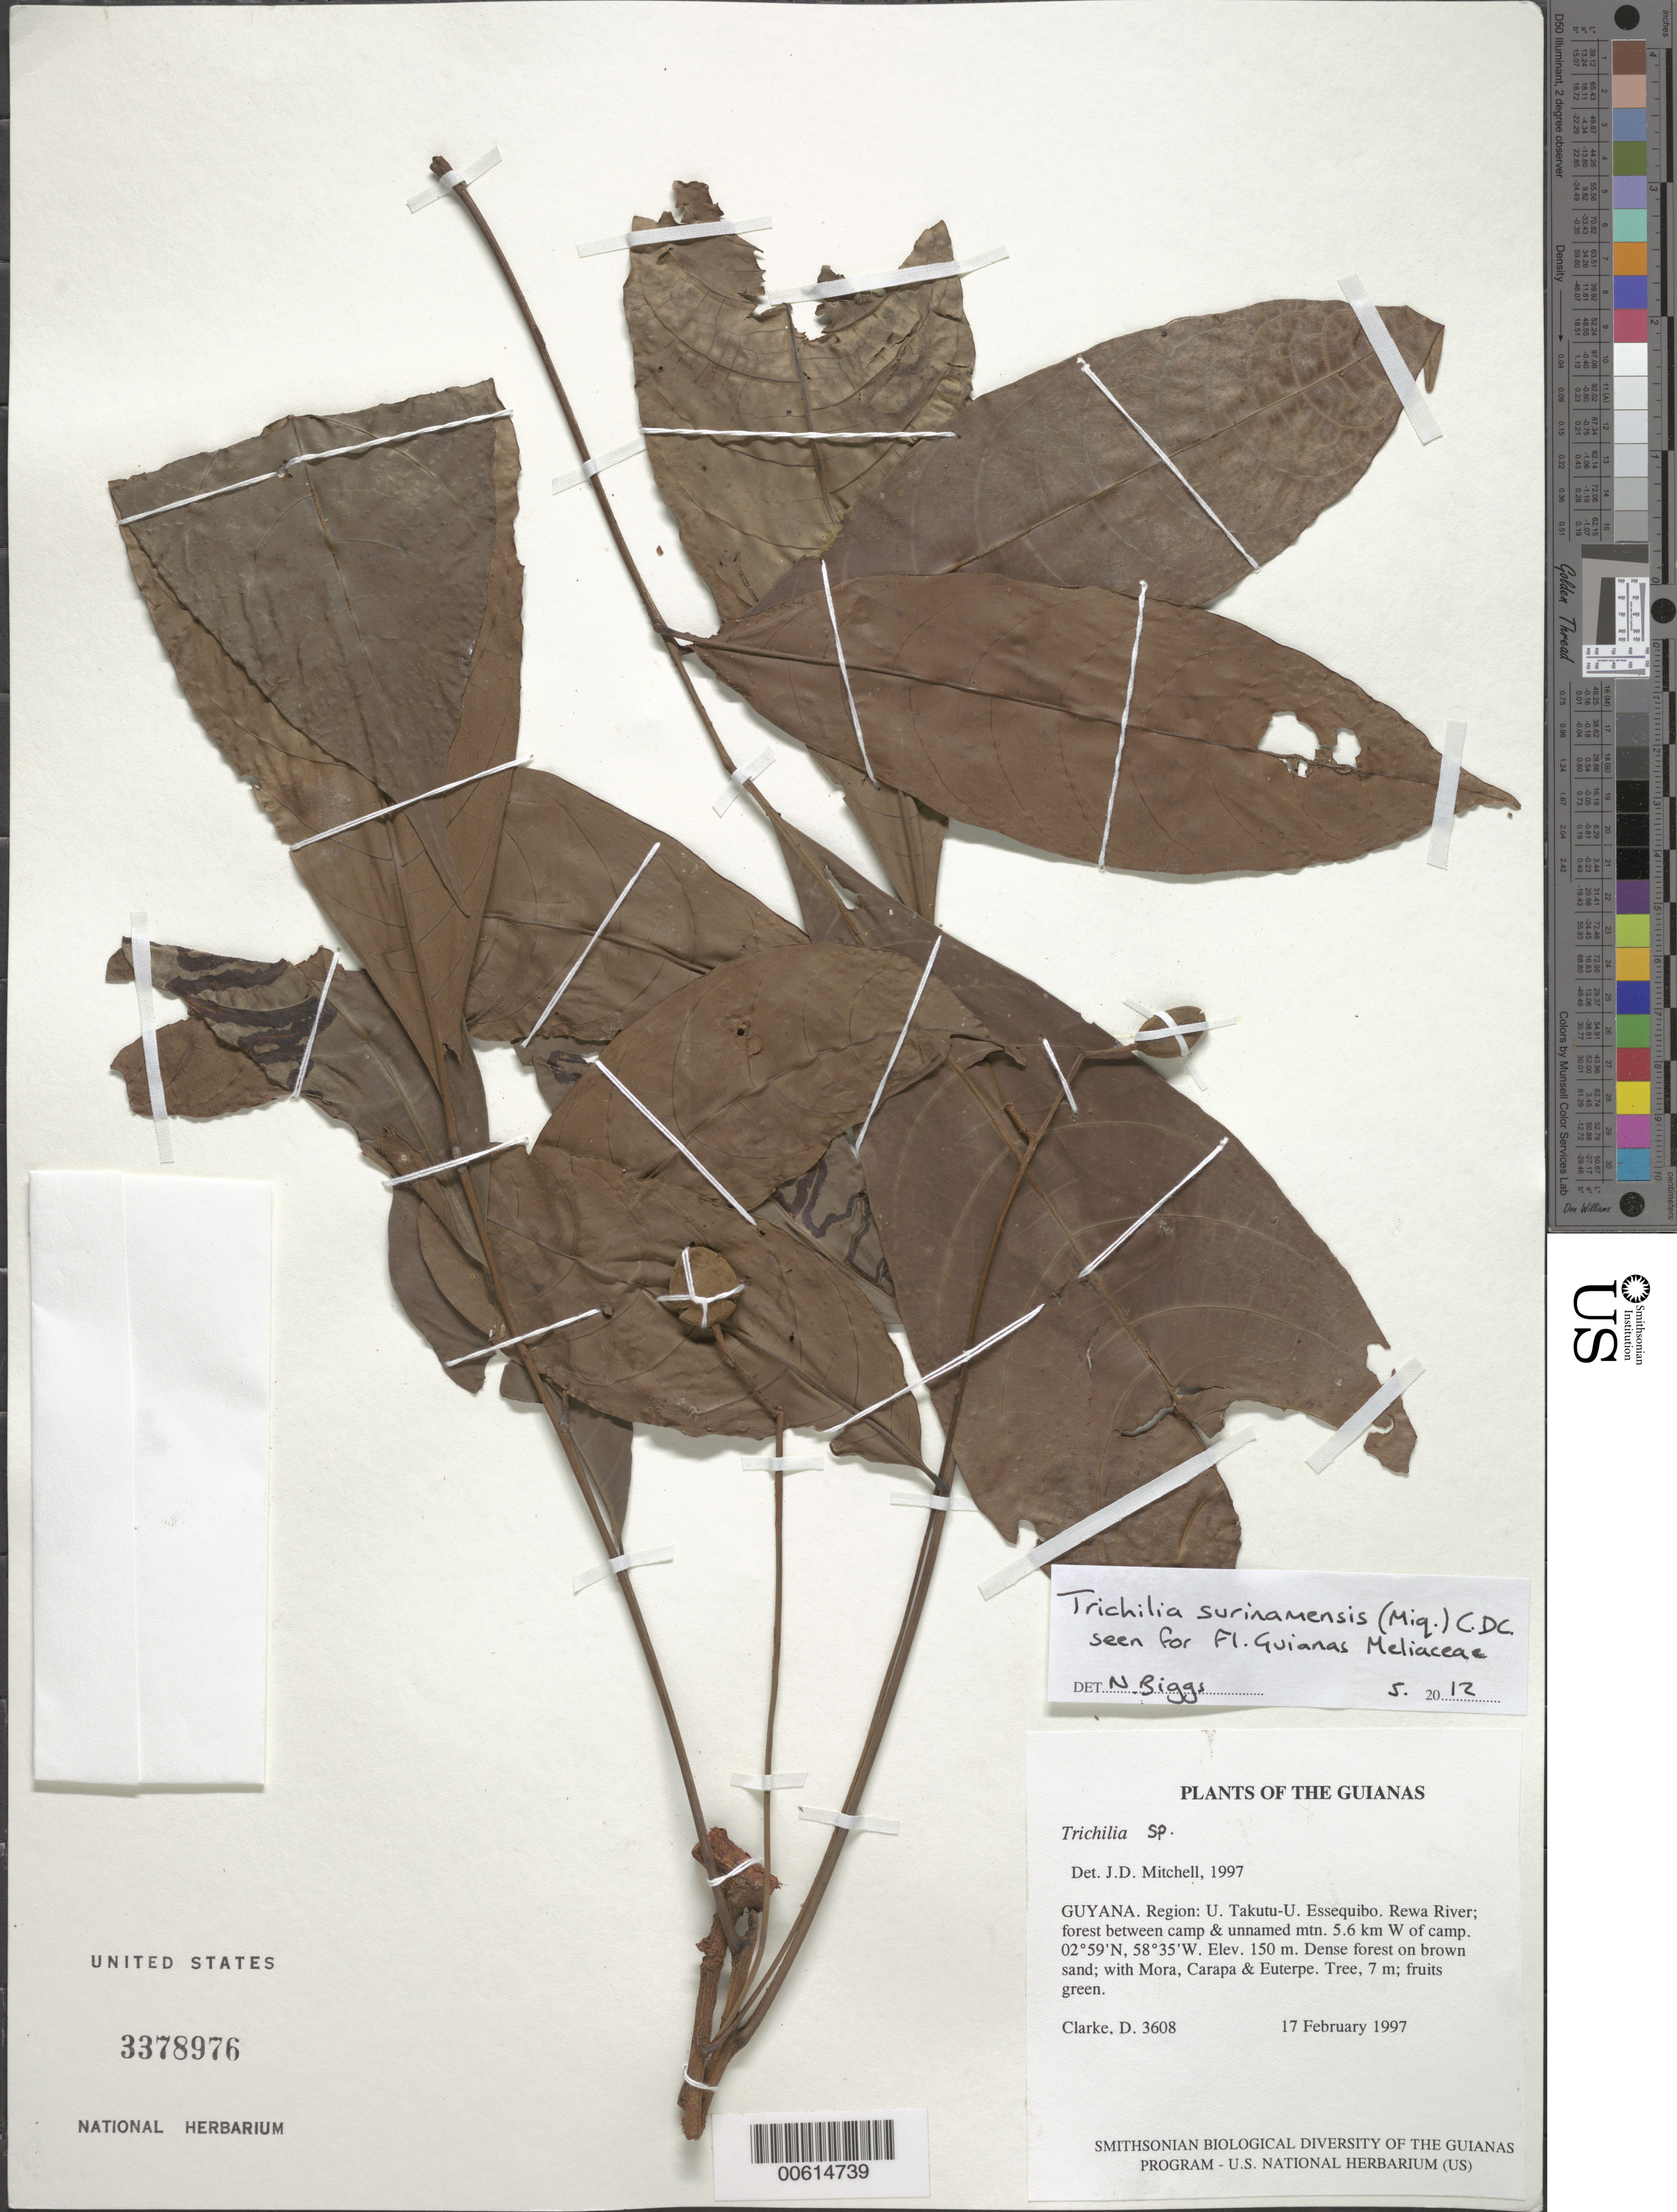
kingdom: Plantae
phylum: Tracheophyta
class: Magnoliopsida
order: Sapindales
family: Meliaceae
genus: Trichilia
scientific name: Trichilia surinamensis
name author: (Miq.) C. DC.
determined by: Biggs, N.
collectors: H. D. Clarke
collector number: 3608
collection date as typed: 17 February 1997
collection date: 1997-02-17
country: Guyana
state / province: U. Takutu-U. Essequibo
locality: Rewa River; forest between camp & unnamed mtn. 5.6 km W of camp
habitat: Dense forest on brown sand; with Mora, Carapa & Euterpe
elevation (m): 150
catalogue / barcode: US 3378976